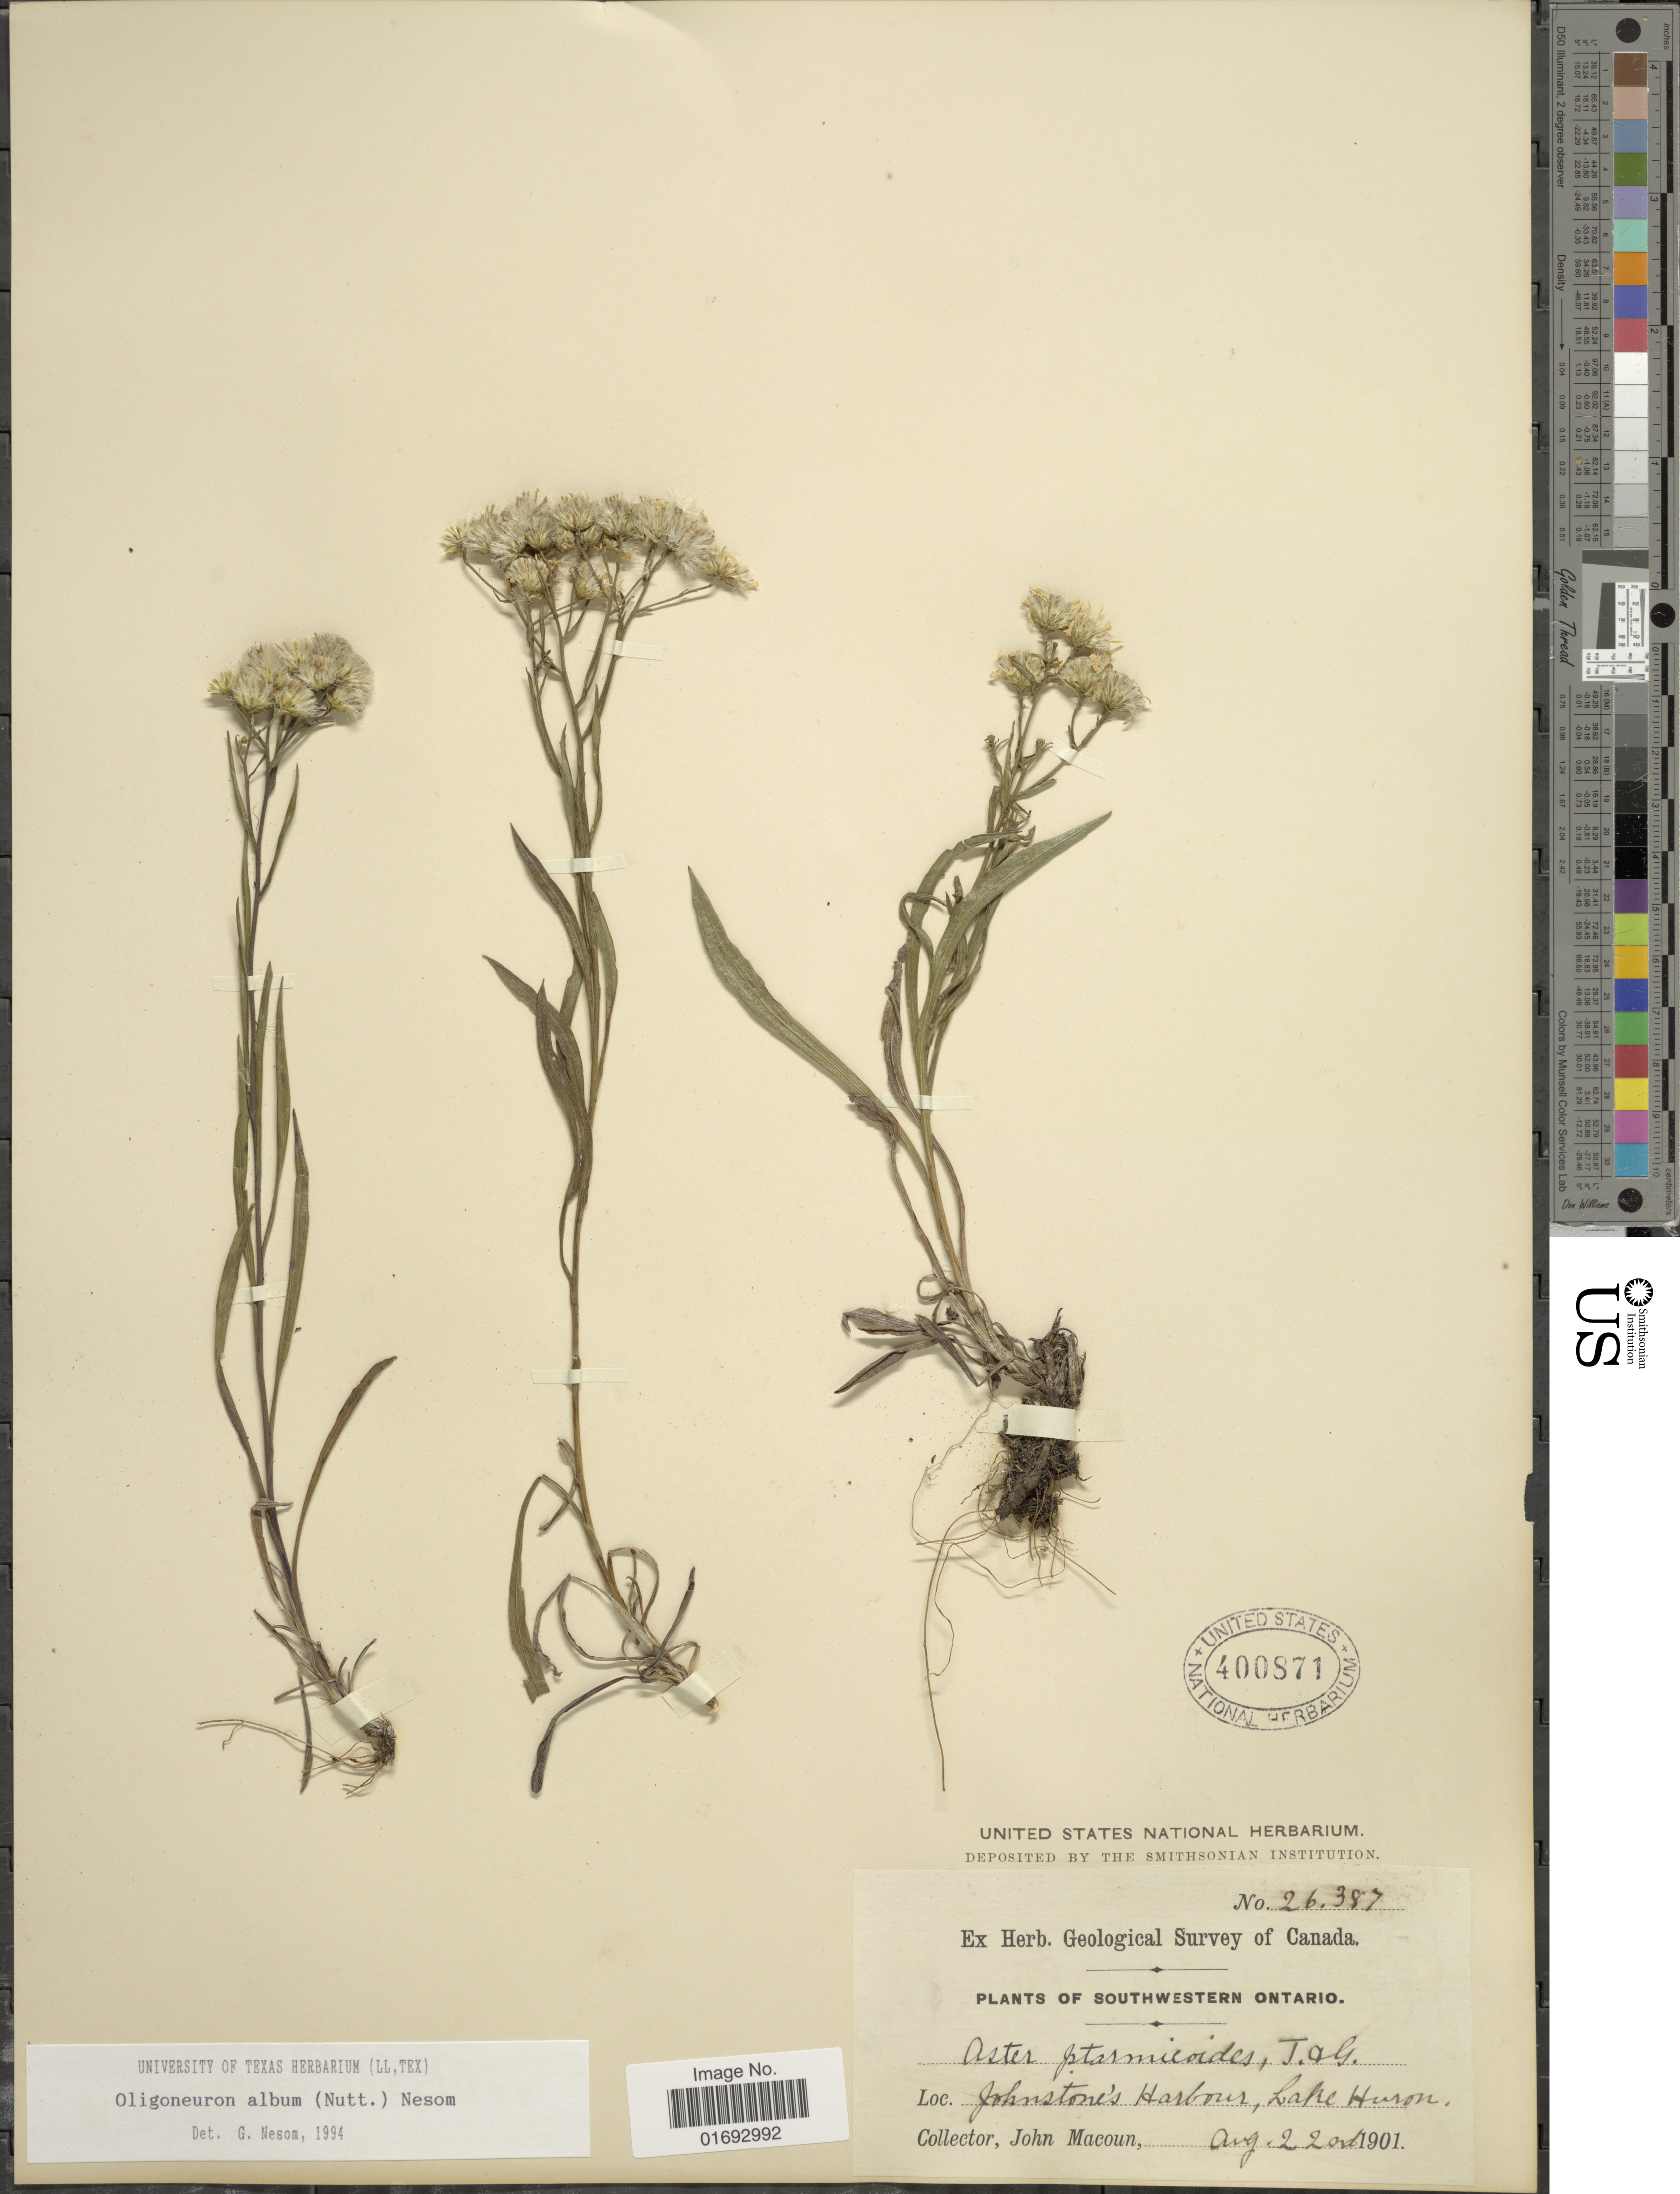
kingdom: Plantae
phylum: Tracheophyta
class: Magnoliopsida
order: Asterales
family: Asteraceae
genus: Oligoneuron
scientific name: Oligoneuron album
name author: (Nutt.) G.L. Nesom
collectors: J. Macoun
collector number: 26387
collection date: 1901-08-22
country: Canada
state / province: Ontario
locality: Southwestern Ontario, Johnstone's Harbour, Lake Huron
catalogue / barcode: US 400871